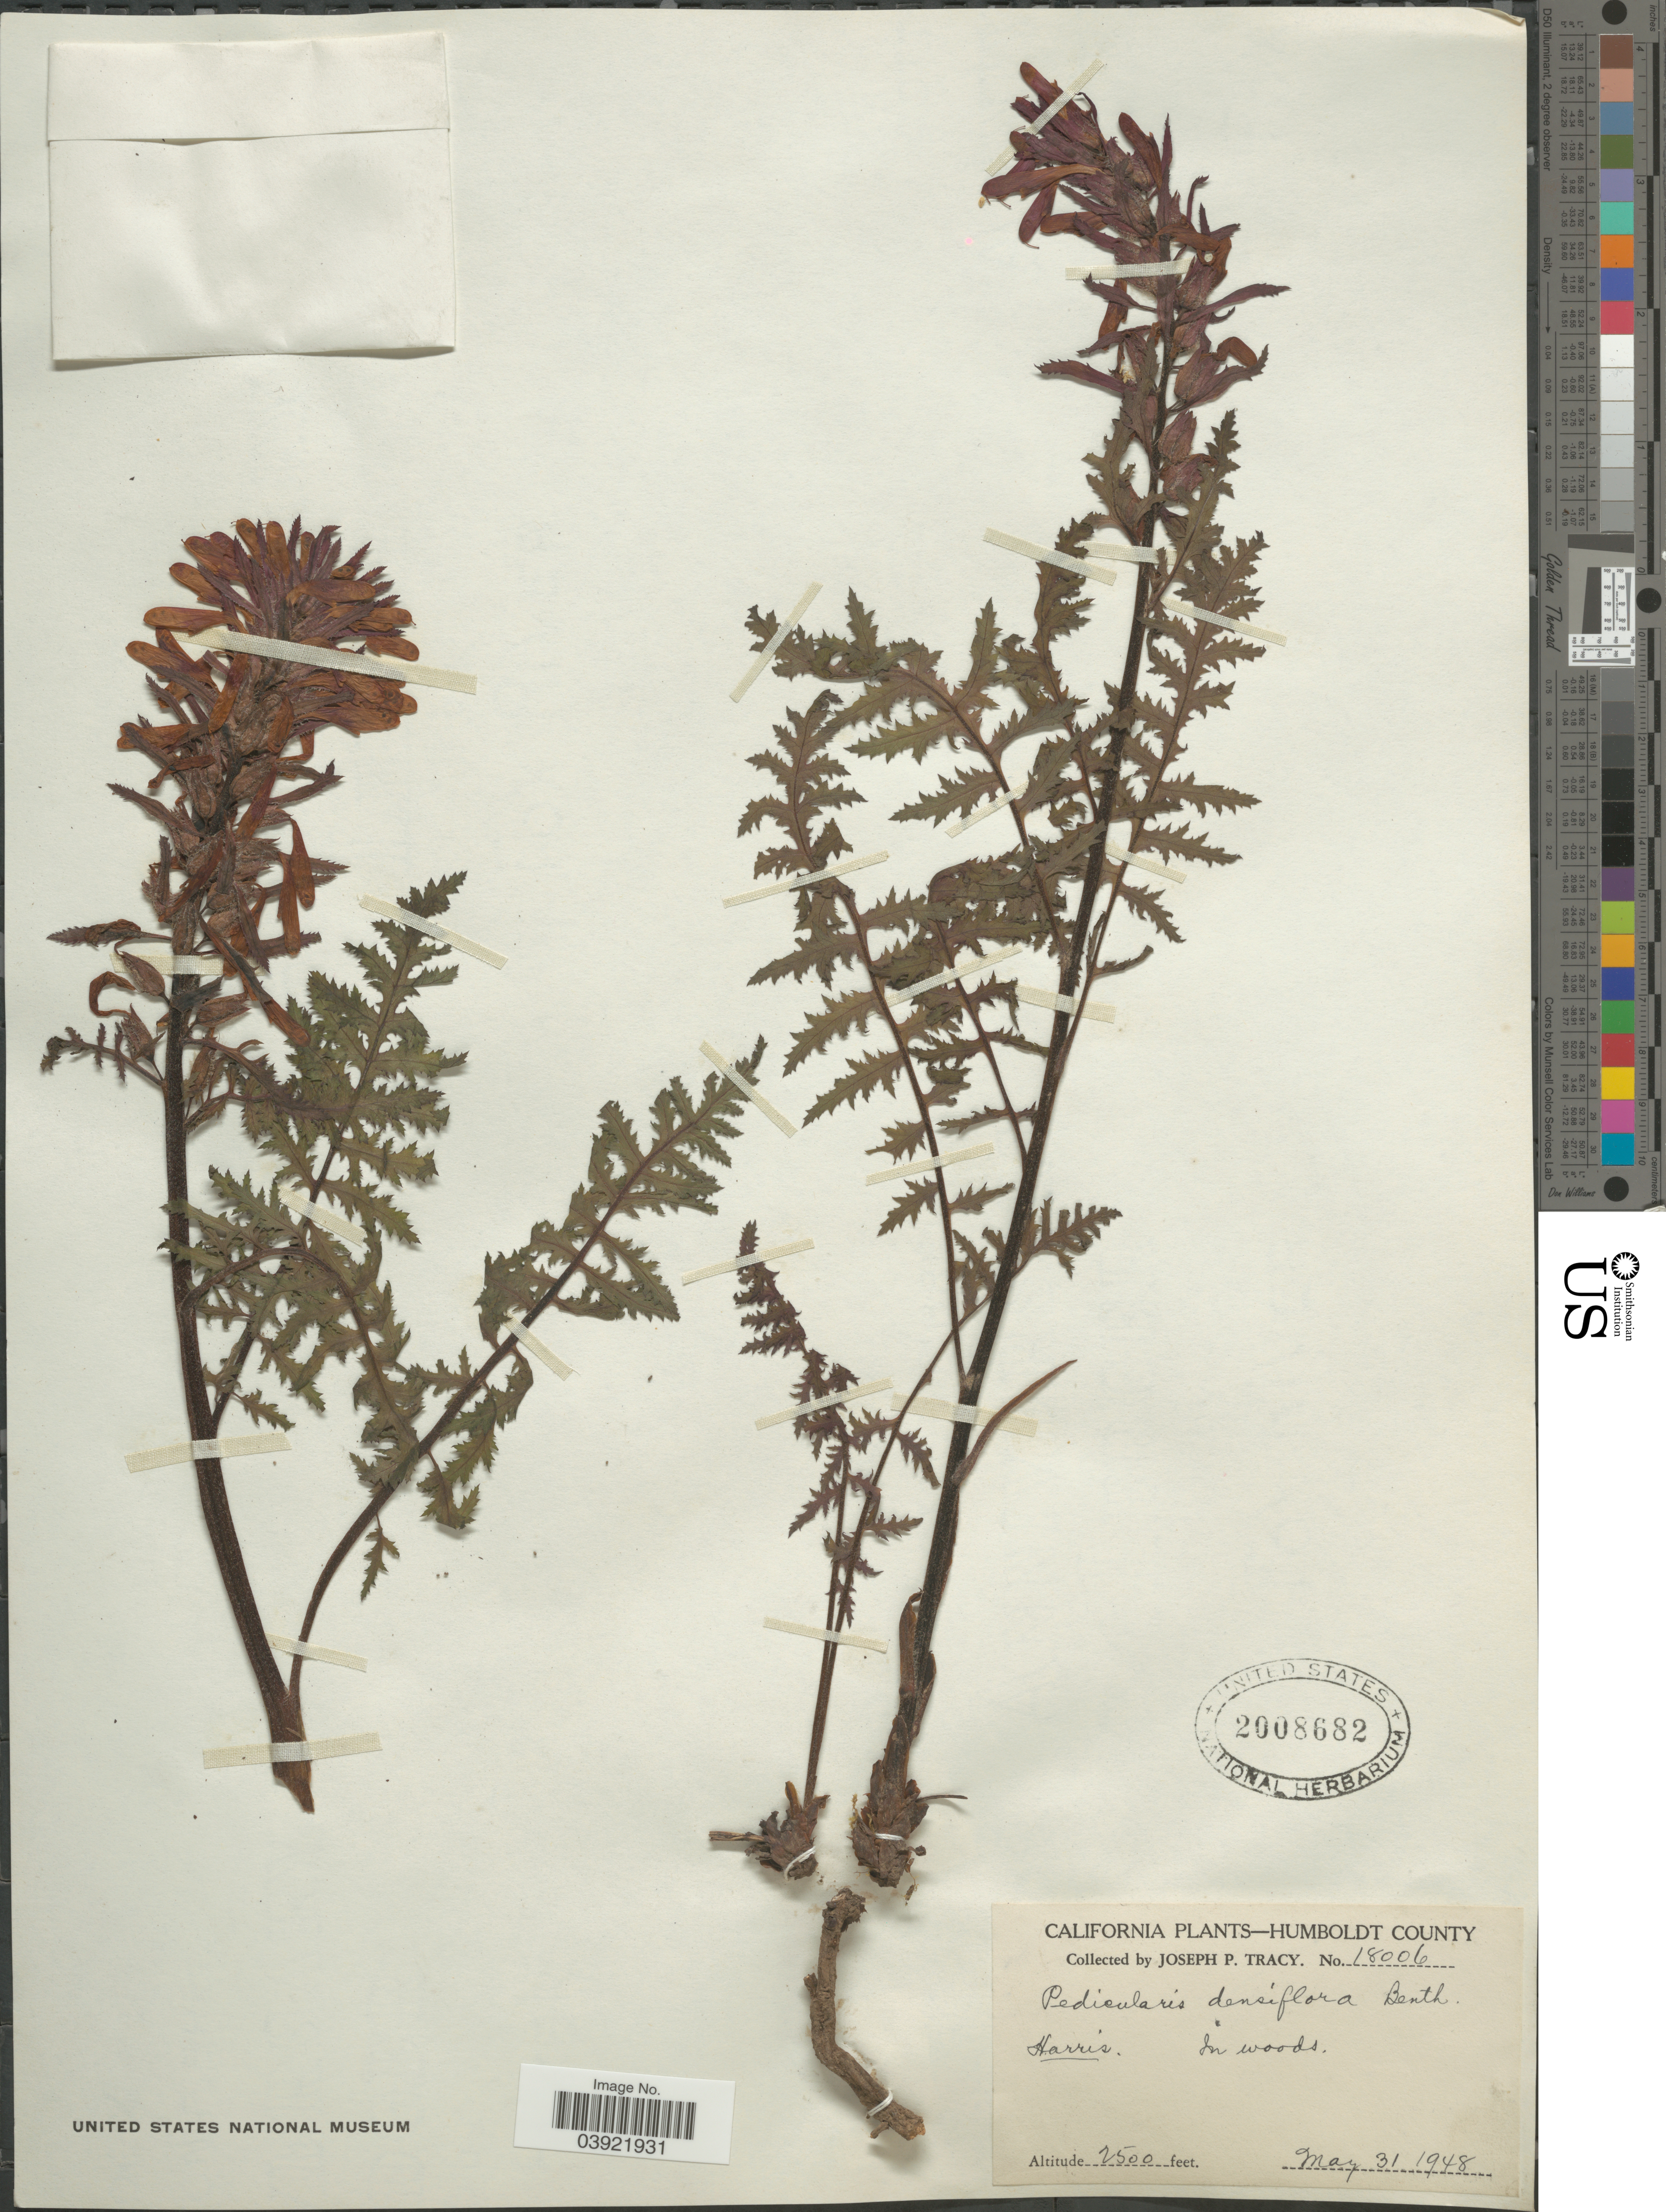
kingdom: Plantae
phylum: Tracheophyta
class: Magnoliopsida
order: Lamiales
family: Orobanchaceae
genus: Pedicularis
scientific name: Pedicularis densiflora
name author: Benth.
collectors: J. Tracy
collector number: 18006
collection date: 1948-05-31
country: United States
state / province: California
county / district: Humboldt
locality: Humboldt County. Harris.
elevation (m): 762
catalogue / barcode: US 2008682